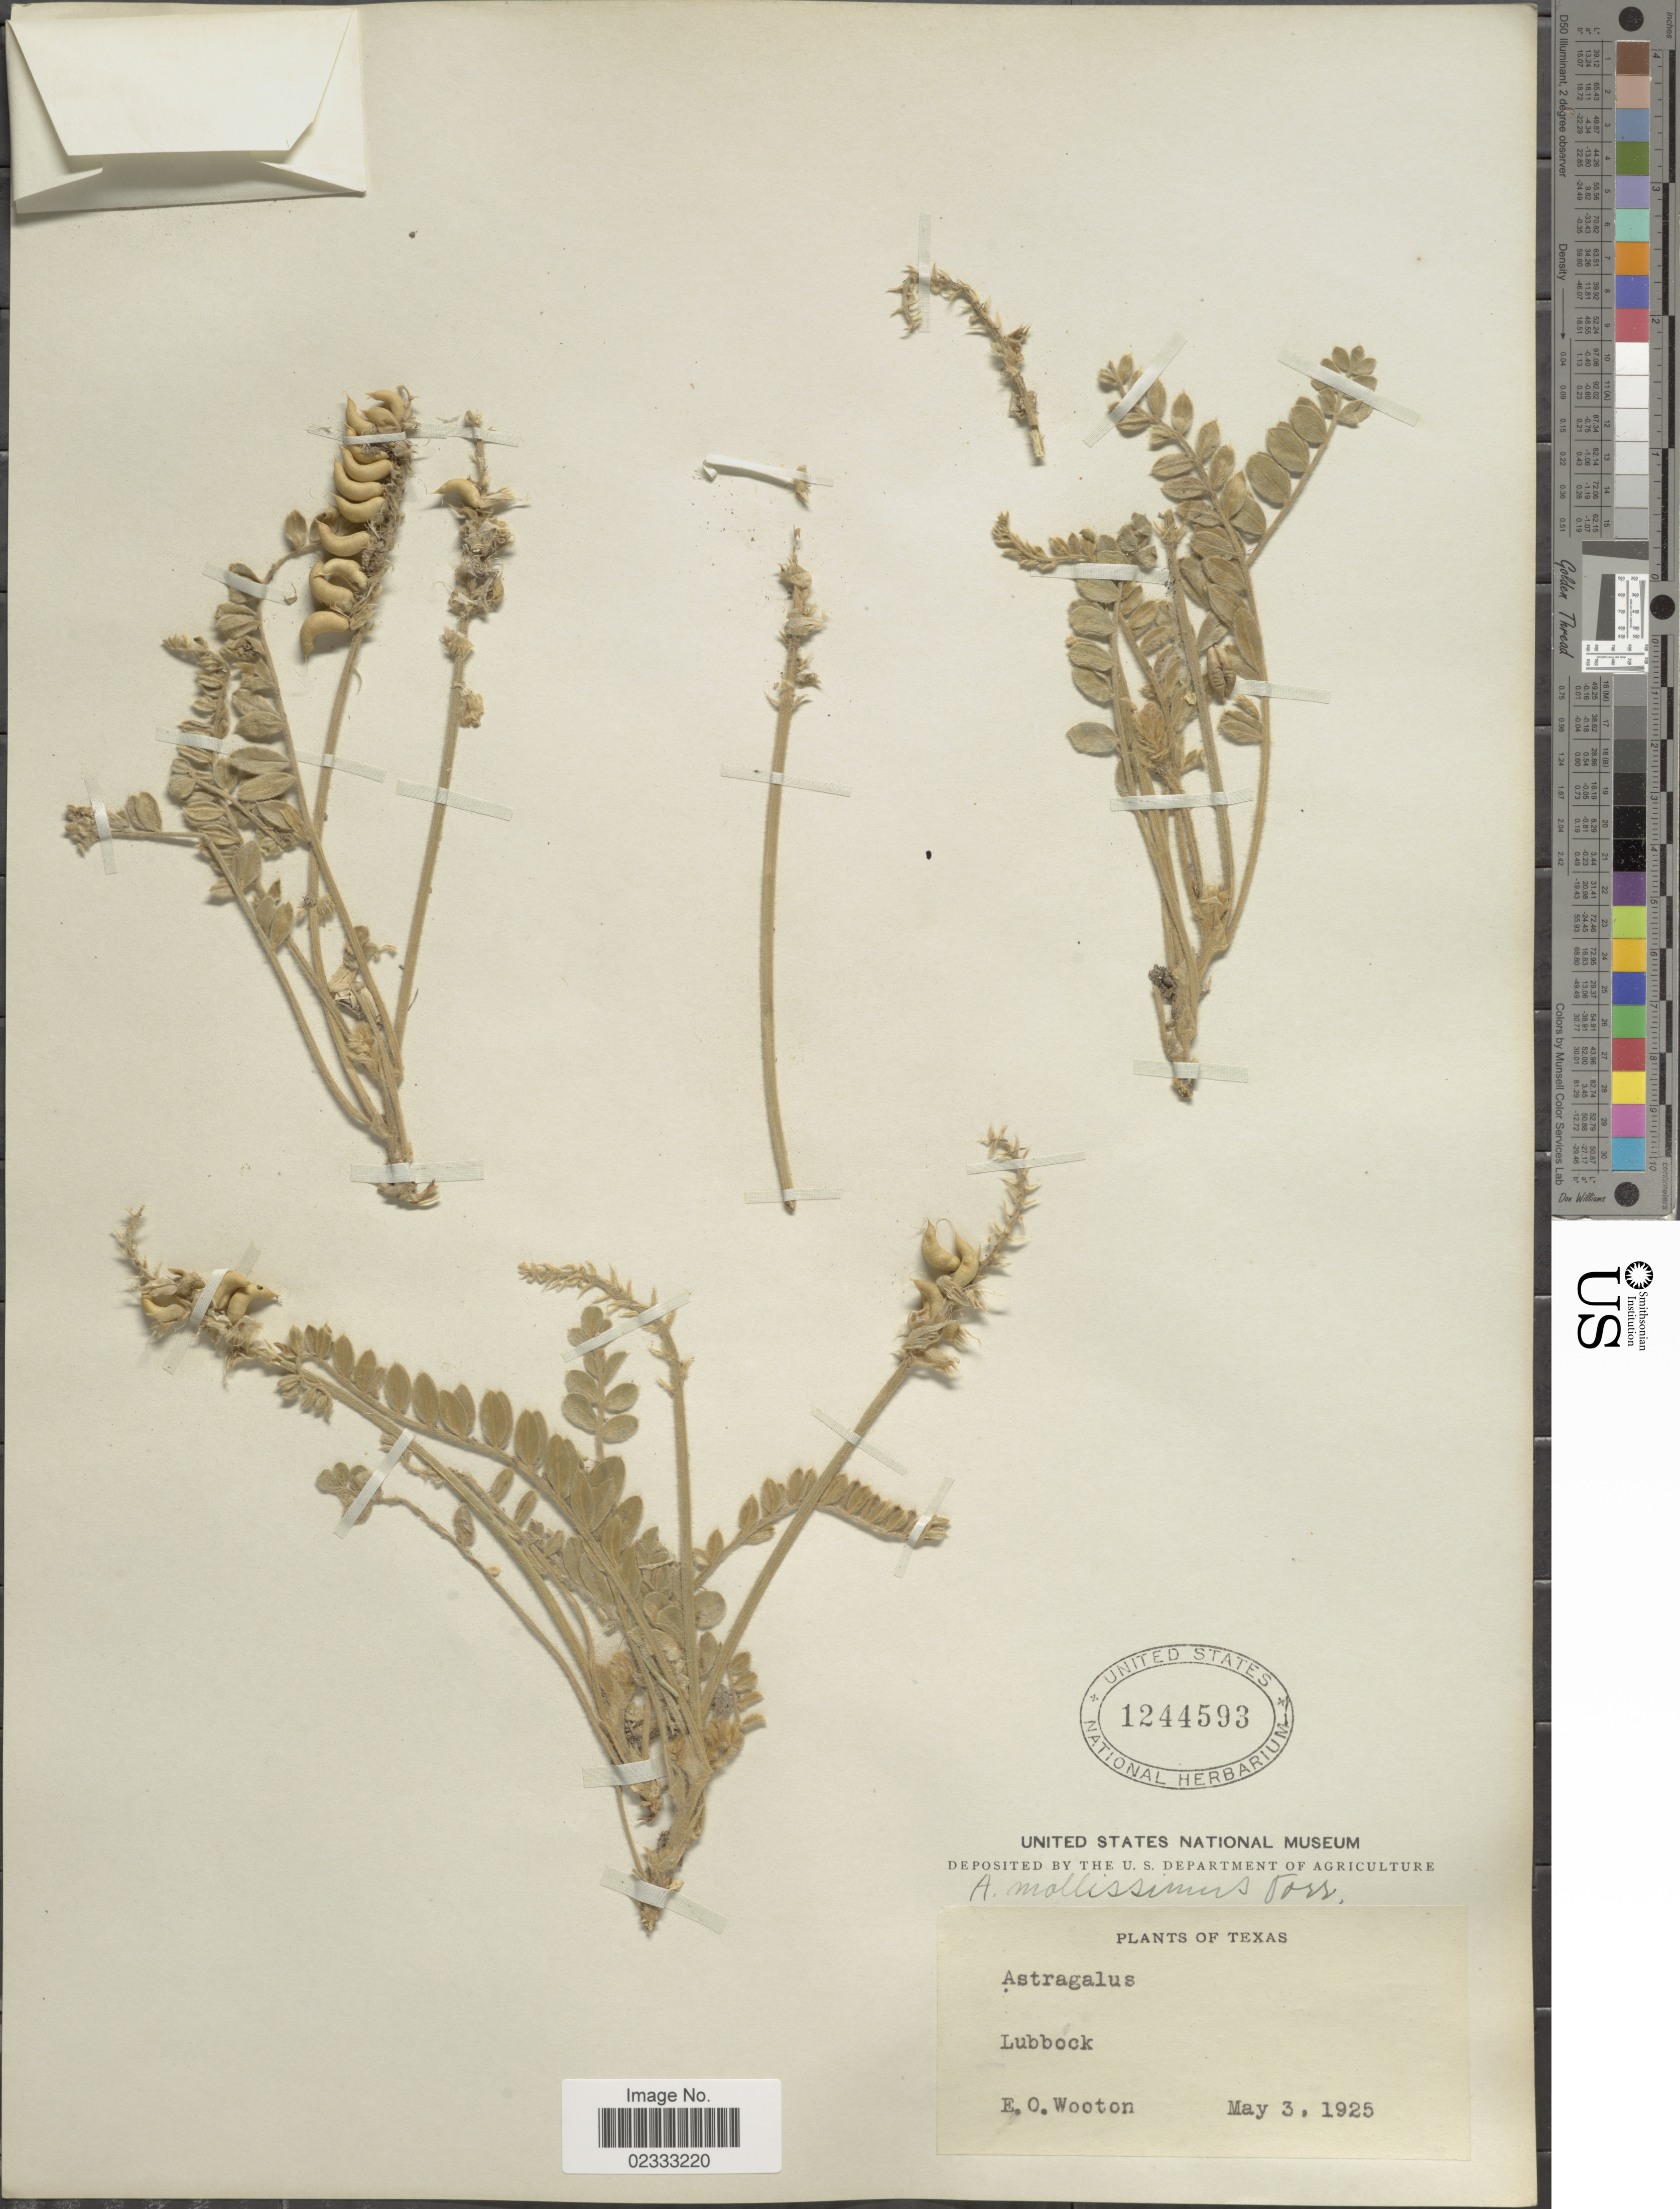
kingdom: Plantae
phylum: Tracheophyta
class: Magnoliopsida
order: Fabales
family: Fabaceae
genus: Astragalus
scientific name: Astragalus mollissimus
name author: Torr.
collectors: E. O. Wooton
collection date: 1925-05-03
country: United States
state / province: Texas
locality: Lubbock.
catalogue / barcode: US 1244593